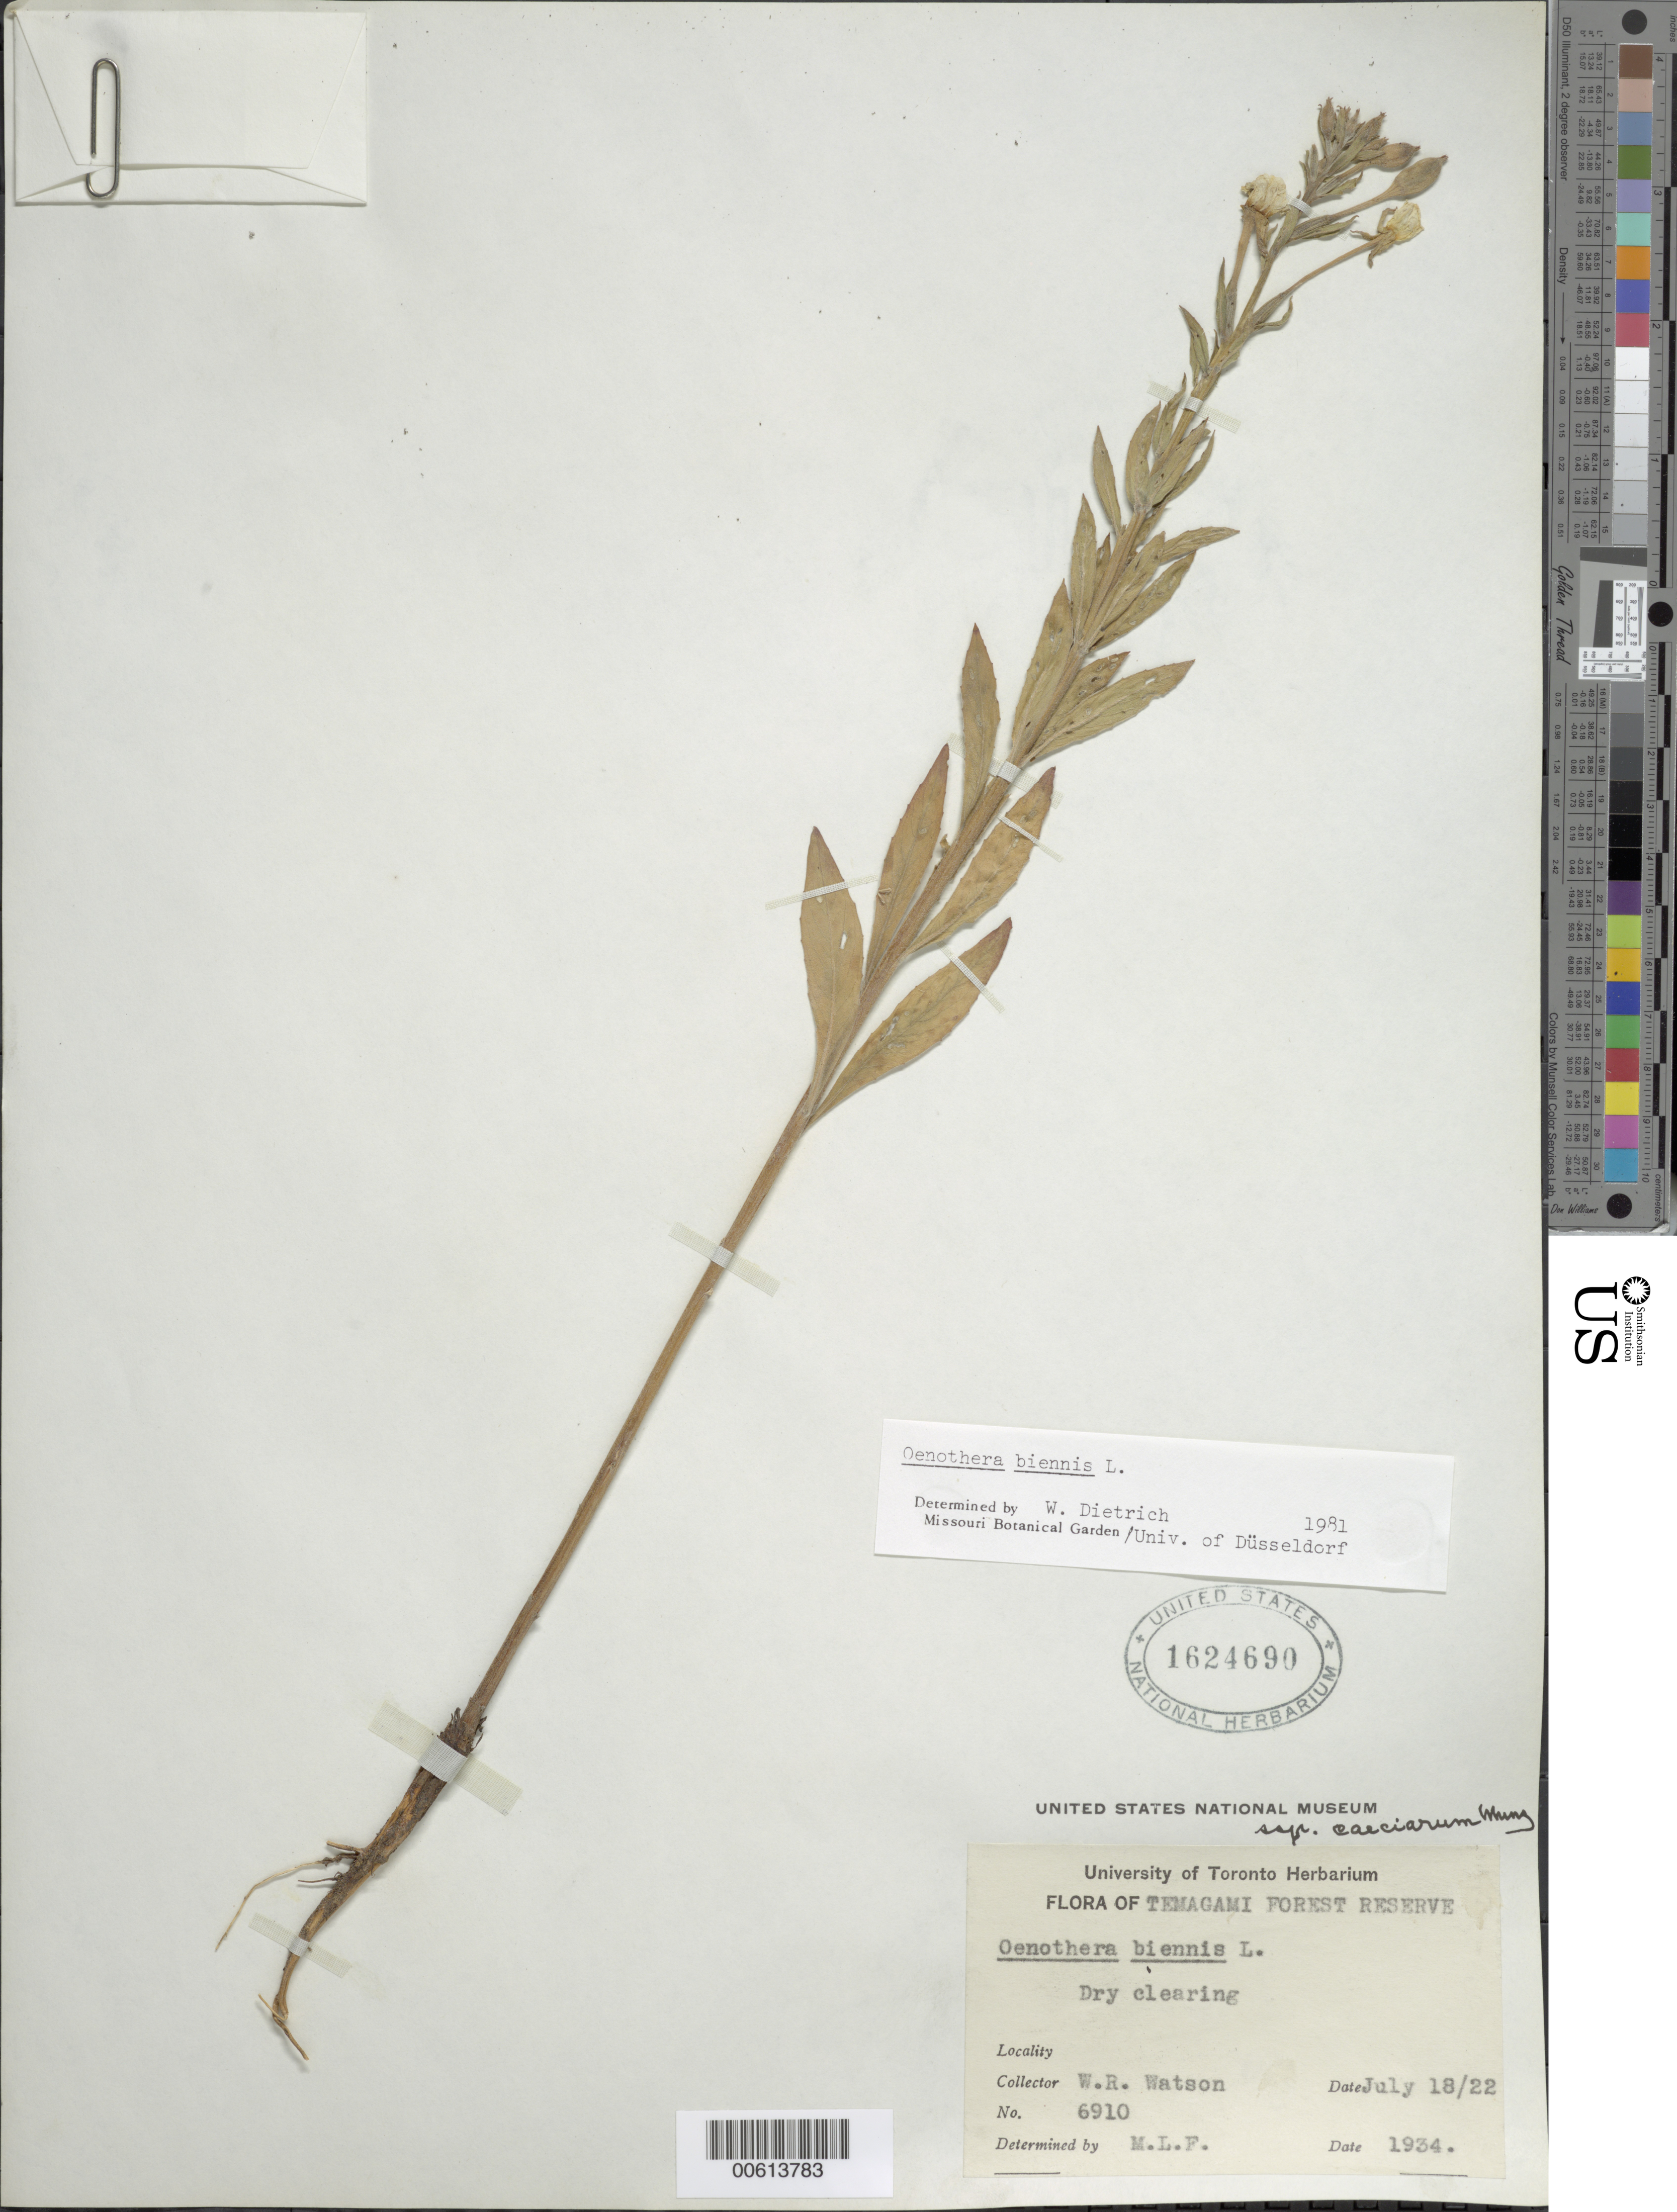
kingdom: Plantae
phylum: Tracheophyta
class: Magnoliopsida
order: Myrtales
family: Onagraceae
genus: Oenothera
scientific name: Oenothera biennis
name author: L.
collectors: W. R. Watson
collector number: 6910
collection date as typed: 18 Jul 1922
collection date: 1922-07-18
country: Canada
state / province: Ontario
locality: Toronto, Temagami Forest Reserve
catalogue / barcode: US 1624690